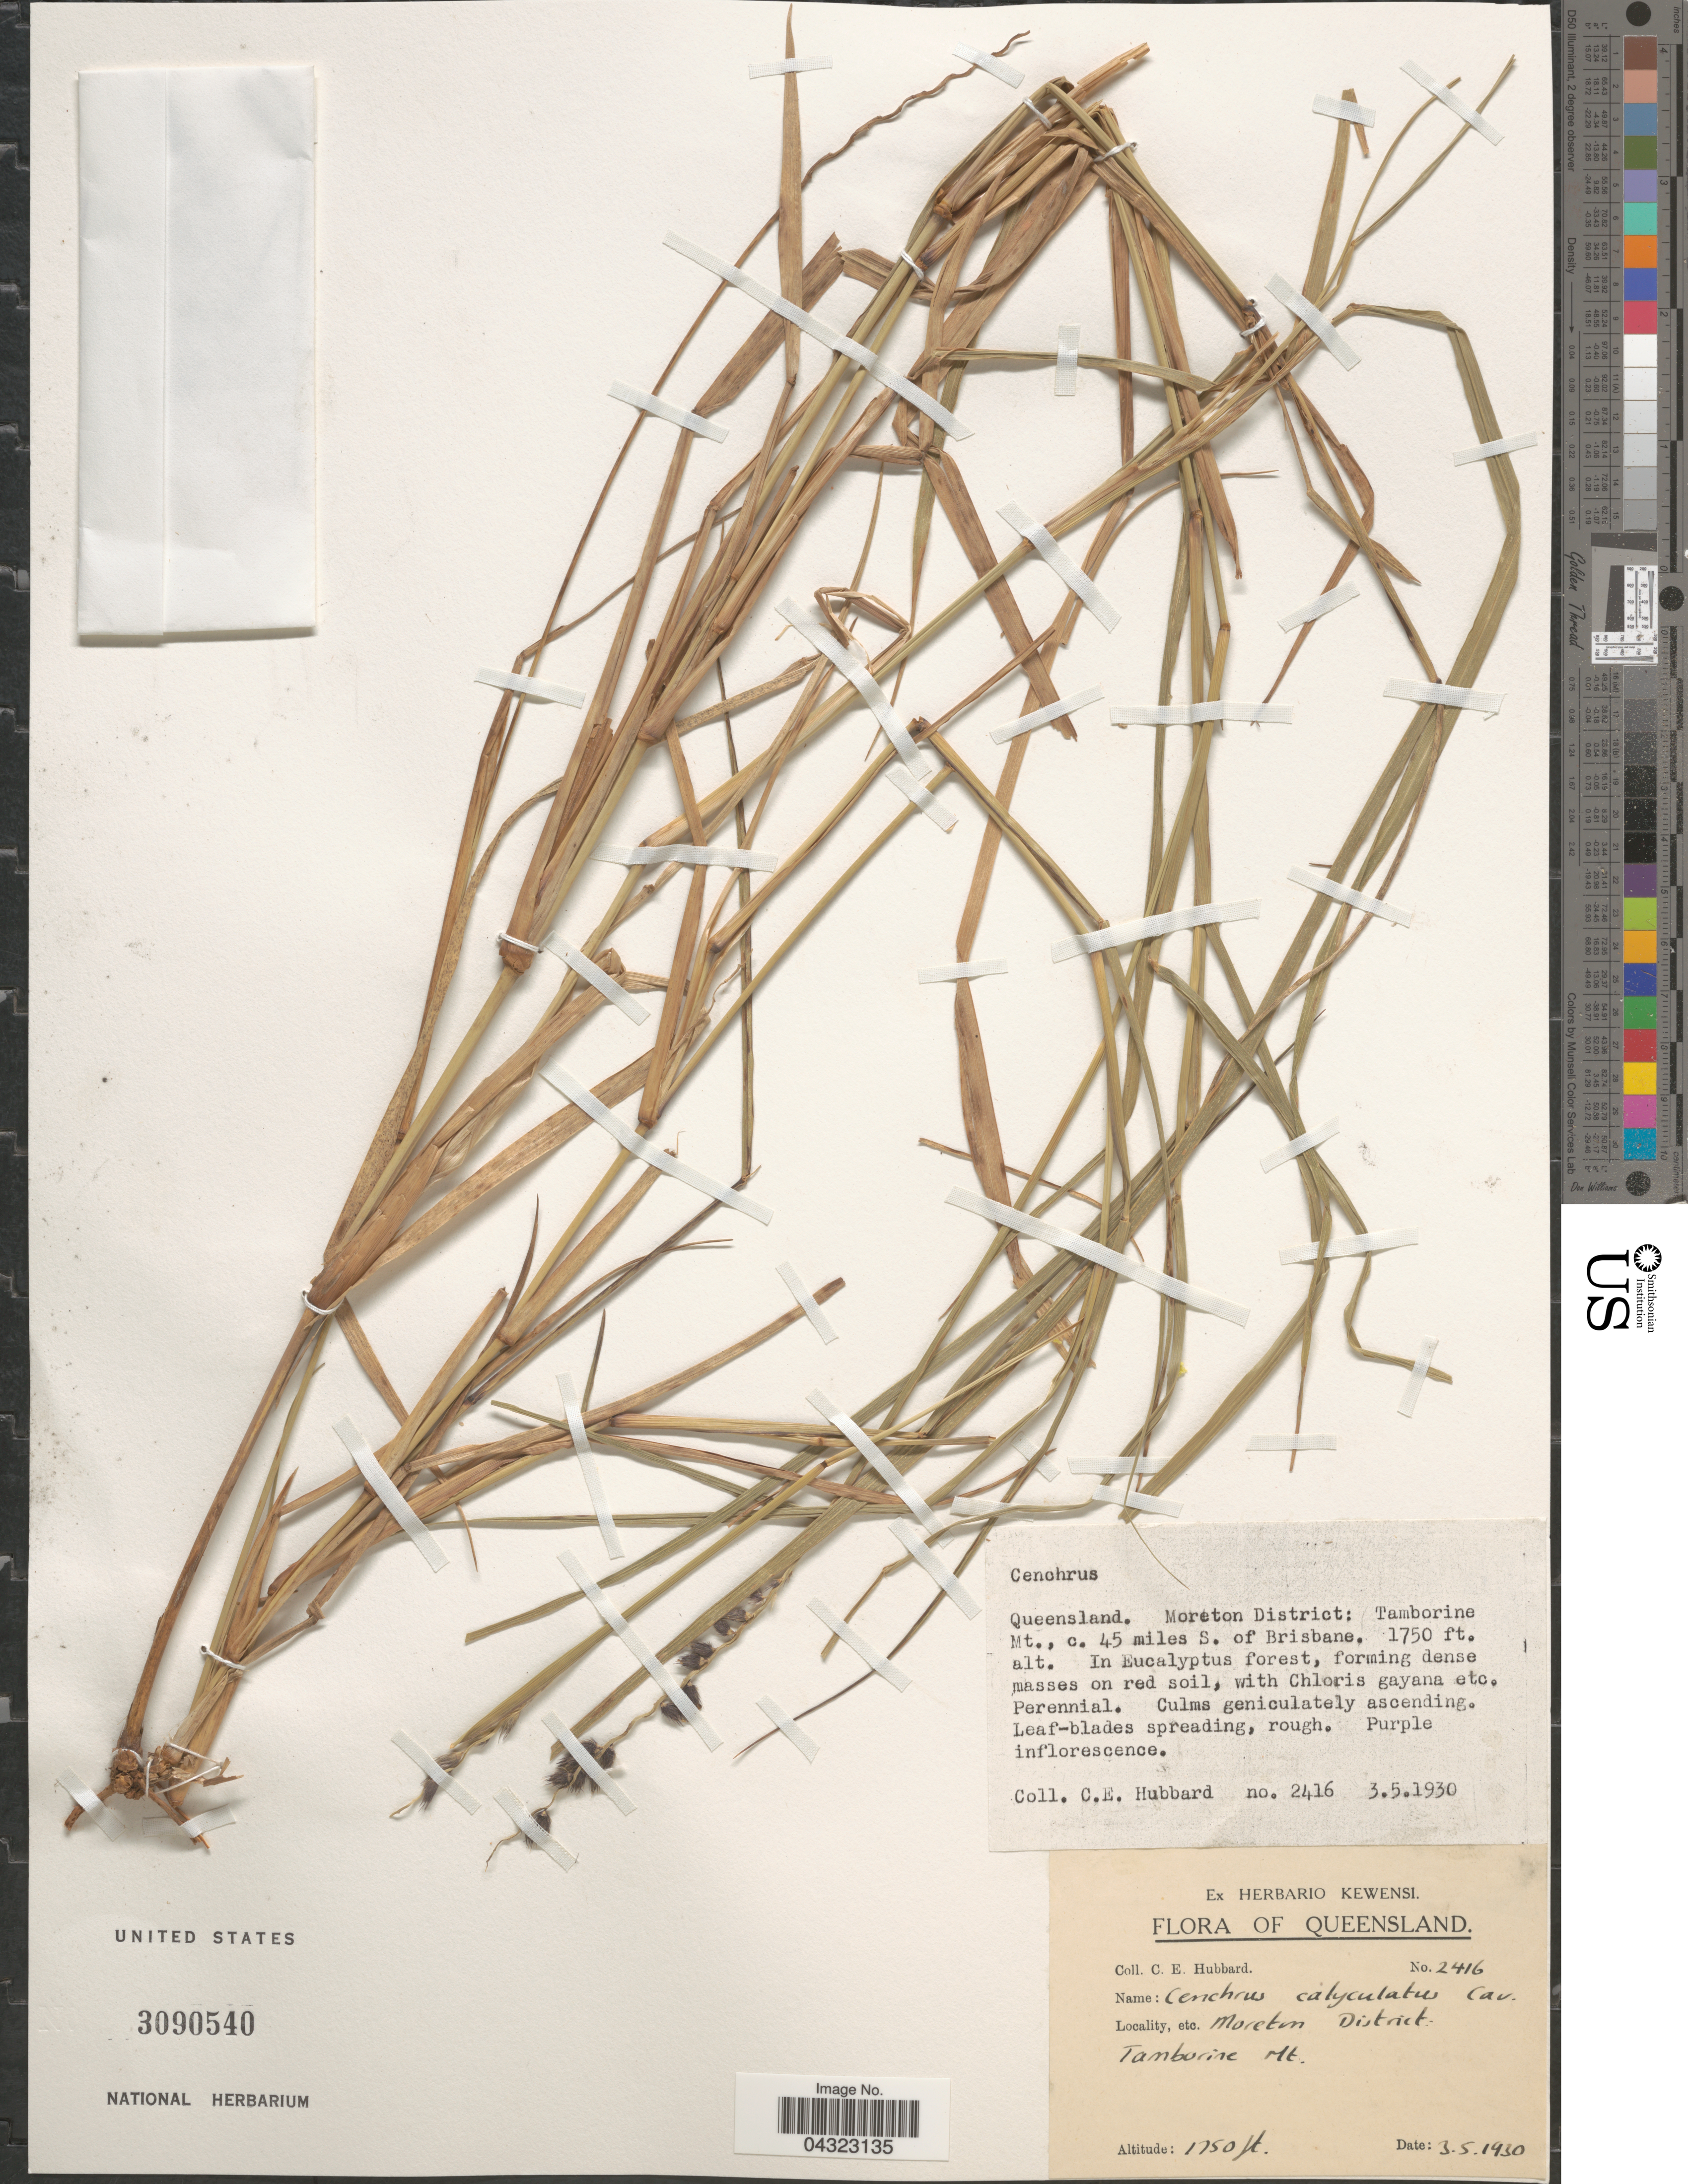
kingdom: Plantae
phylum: Tracheophyta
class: Liliopsida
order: Poales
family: Poaceae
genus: Cenchrus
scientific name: Cenchrus sp.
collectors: C. E. Hubbard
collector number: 2416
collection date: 1930-05-03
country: Australia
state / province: Queensland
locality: Moreton District: Tamborine Mt., c. 45 miles S. of Brisbane.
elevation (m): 533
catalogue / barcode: US 3090540